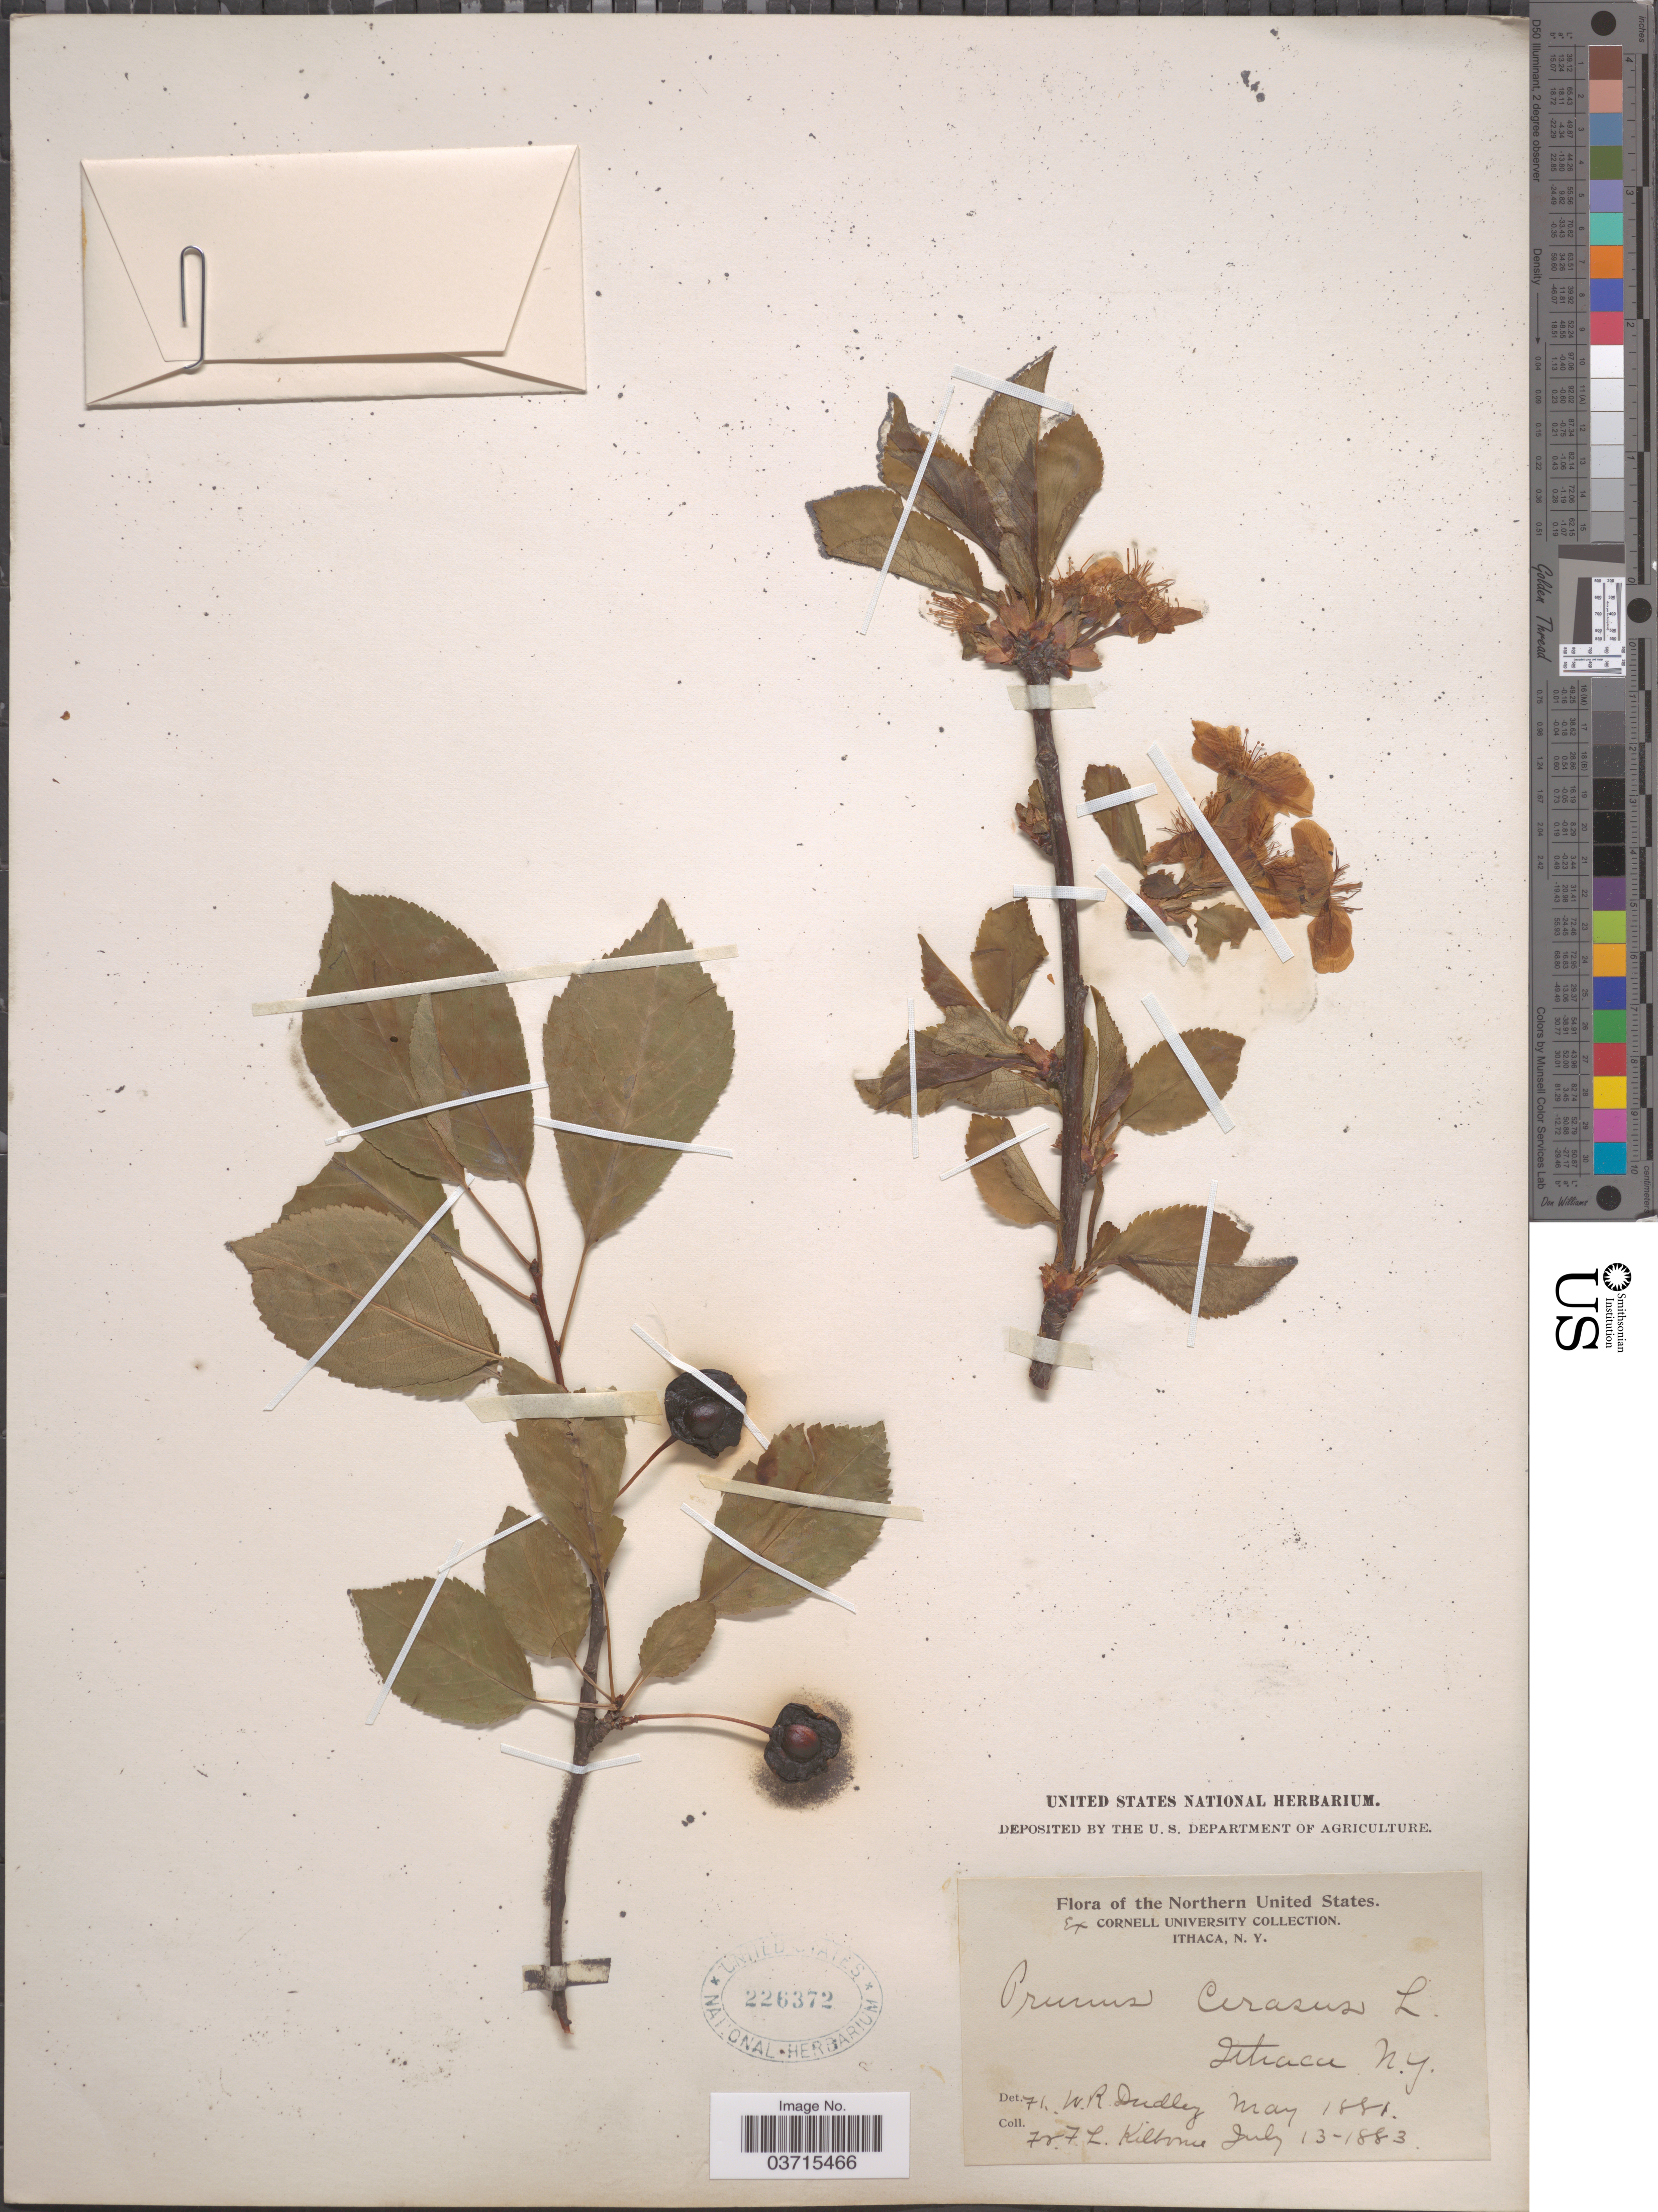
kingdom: Plantae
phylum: Tracheophyta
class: Magnoliopsida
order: Rosales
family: Rosaceae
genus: Prunus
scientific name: Prunus cerasus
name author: L.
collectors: F. L. Kilborne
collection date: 1883-07-13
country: United States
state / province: New York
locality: The Northern United States. Ithaca.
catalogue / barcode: US 226372